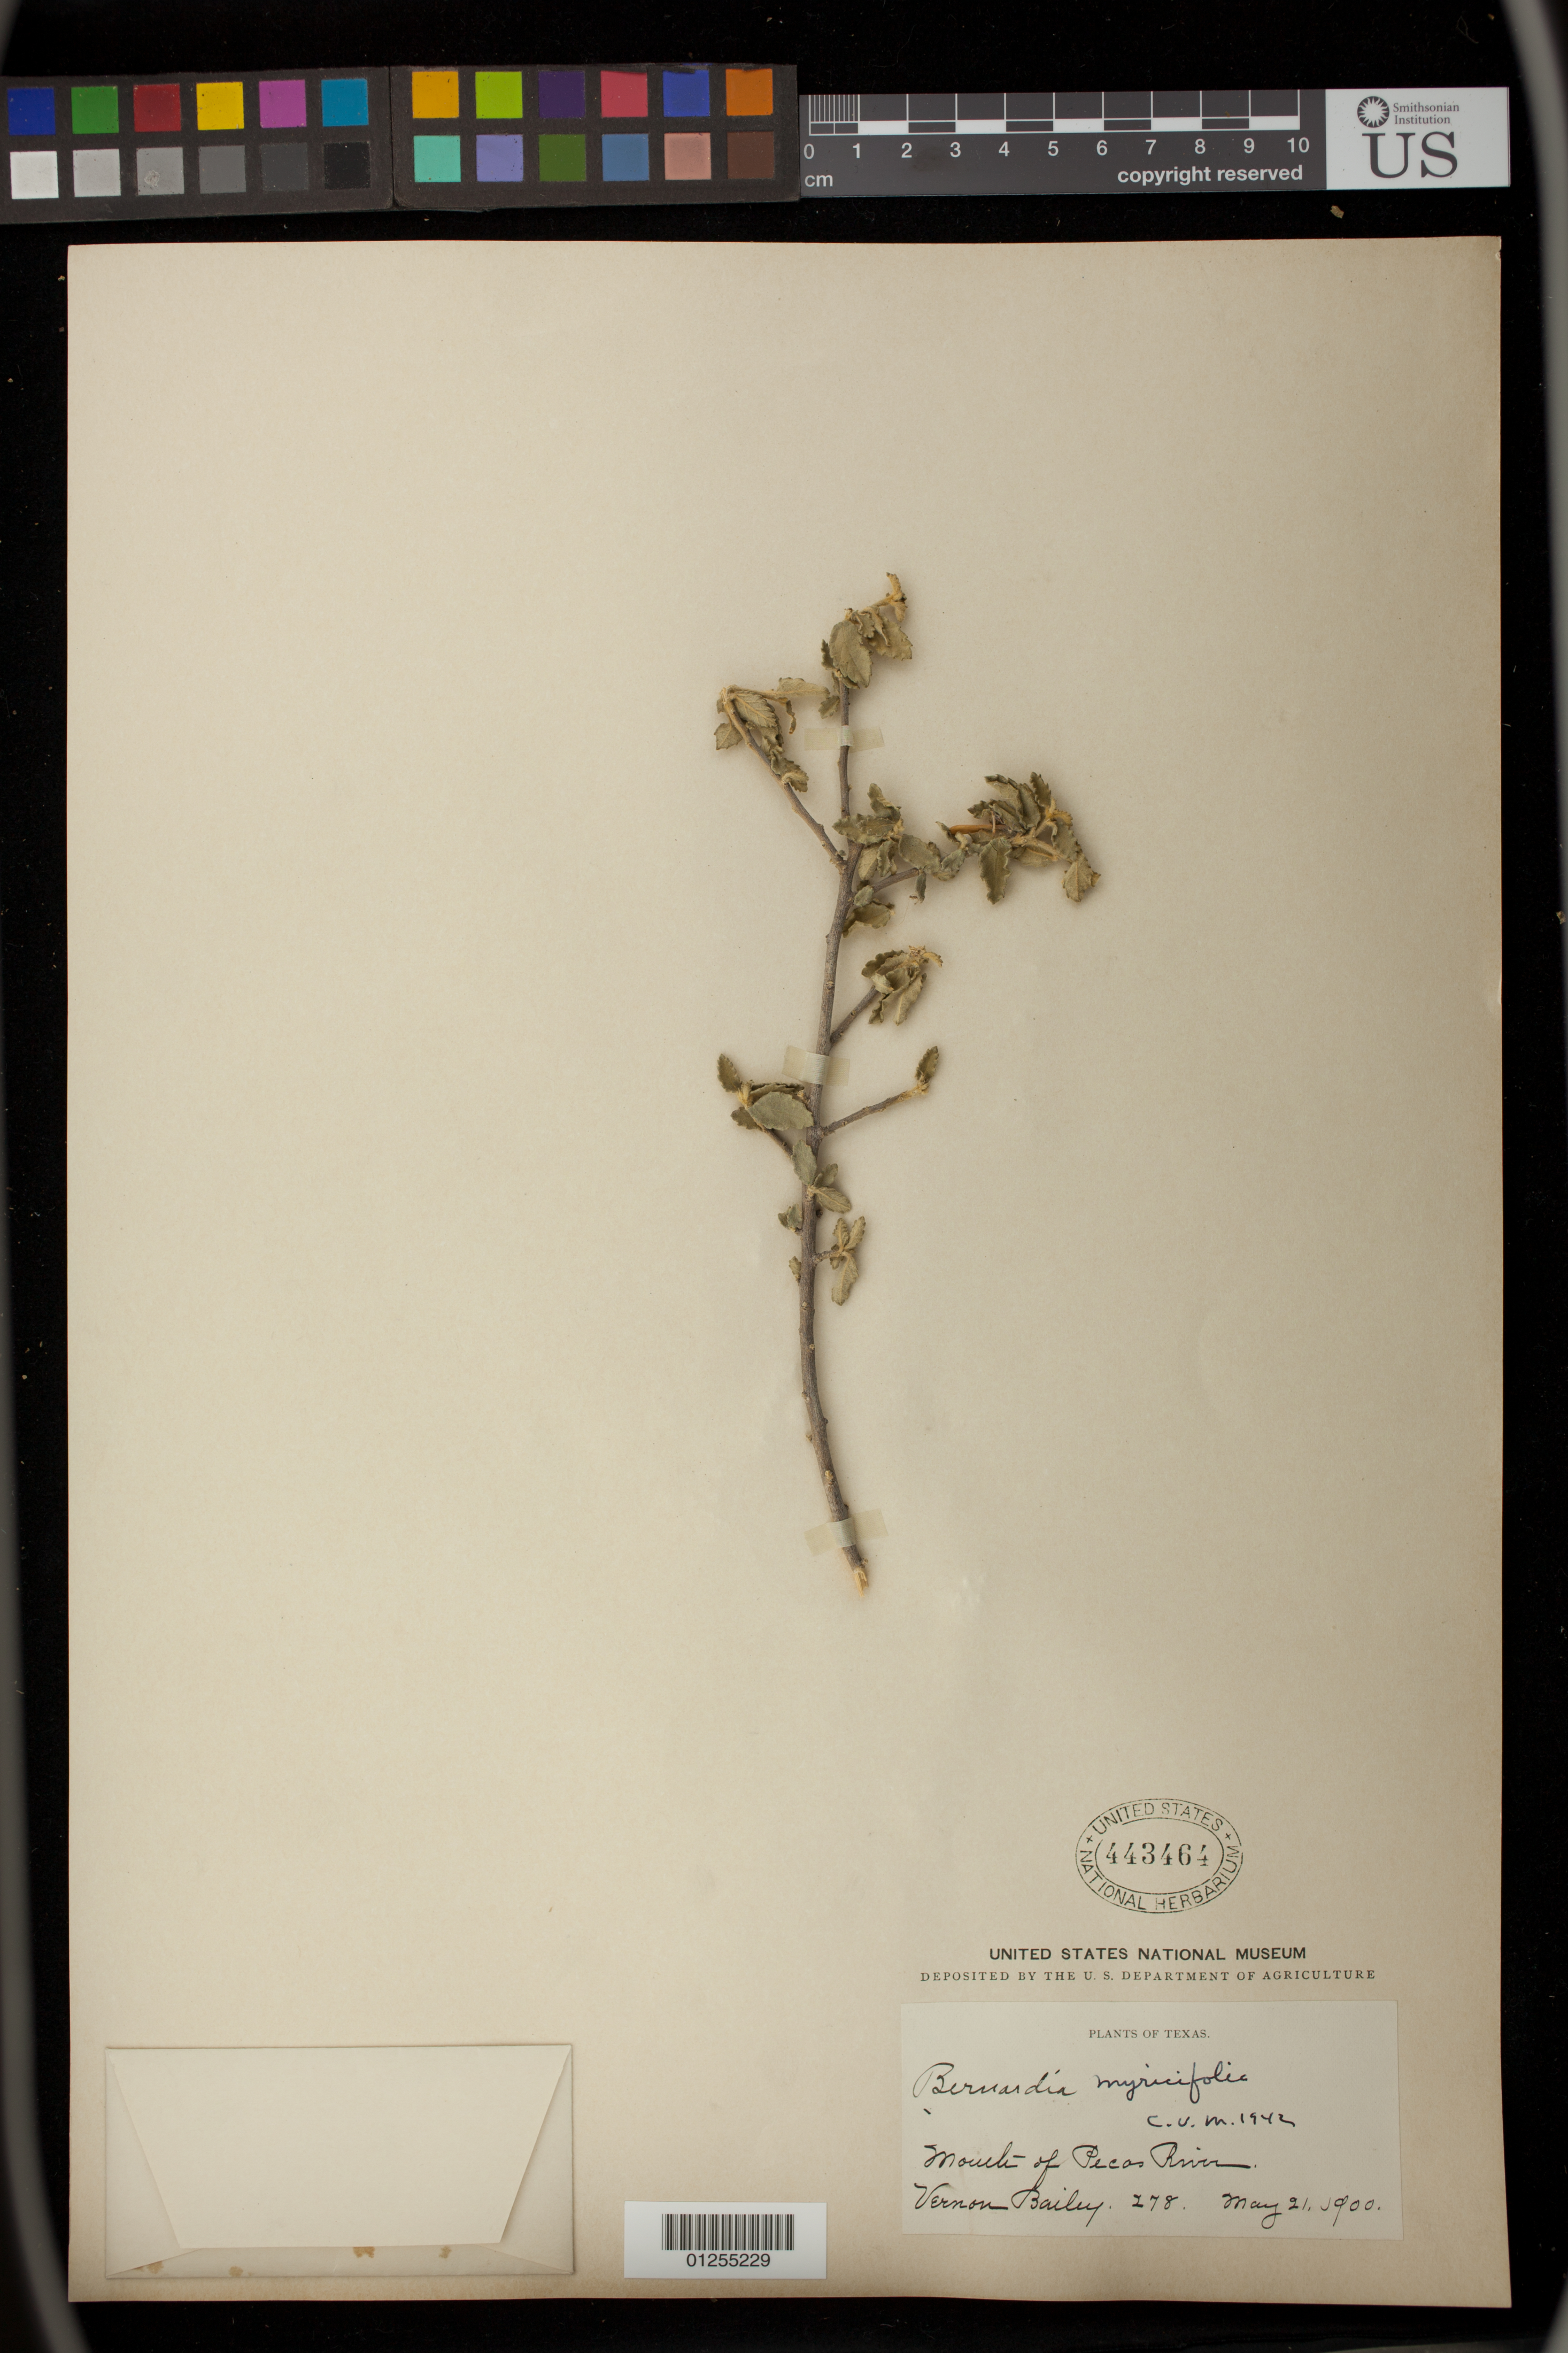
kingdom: Plantae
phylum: Tracheophyta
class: Magnoliopsida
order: Malpighiales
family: Euphorbiaceae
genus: Bernardia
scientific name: Bernardia myricifolia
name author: (Scheele) S. Watson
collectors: V. Bailey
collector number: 278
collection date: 1900-05-21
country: United States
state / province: Texas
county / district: Val Verde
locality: Mouth of Pecos River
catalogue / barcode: US 443464